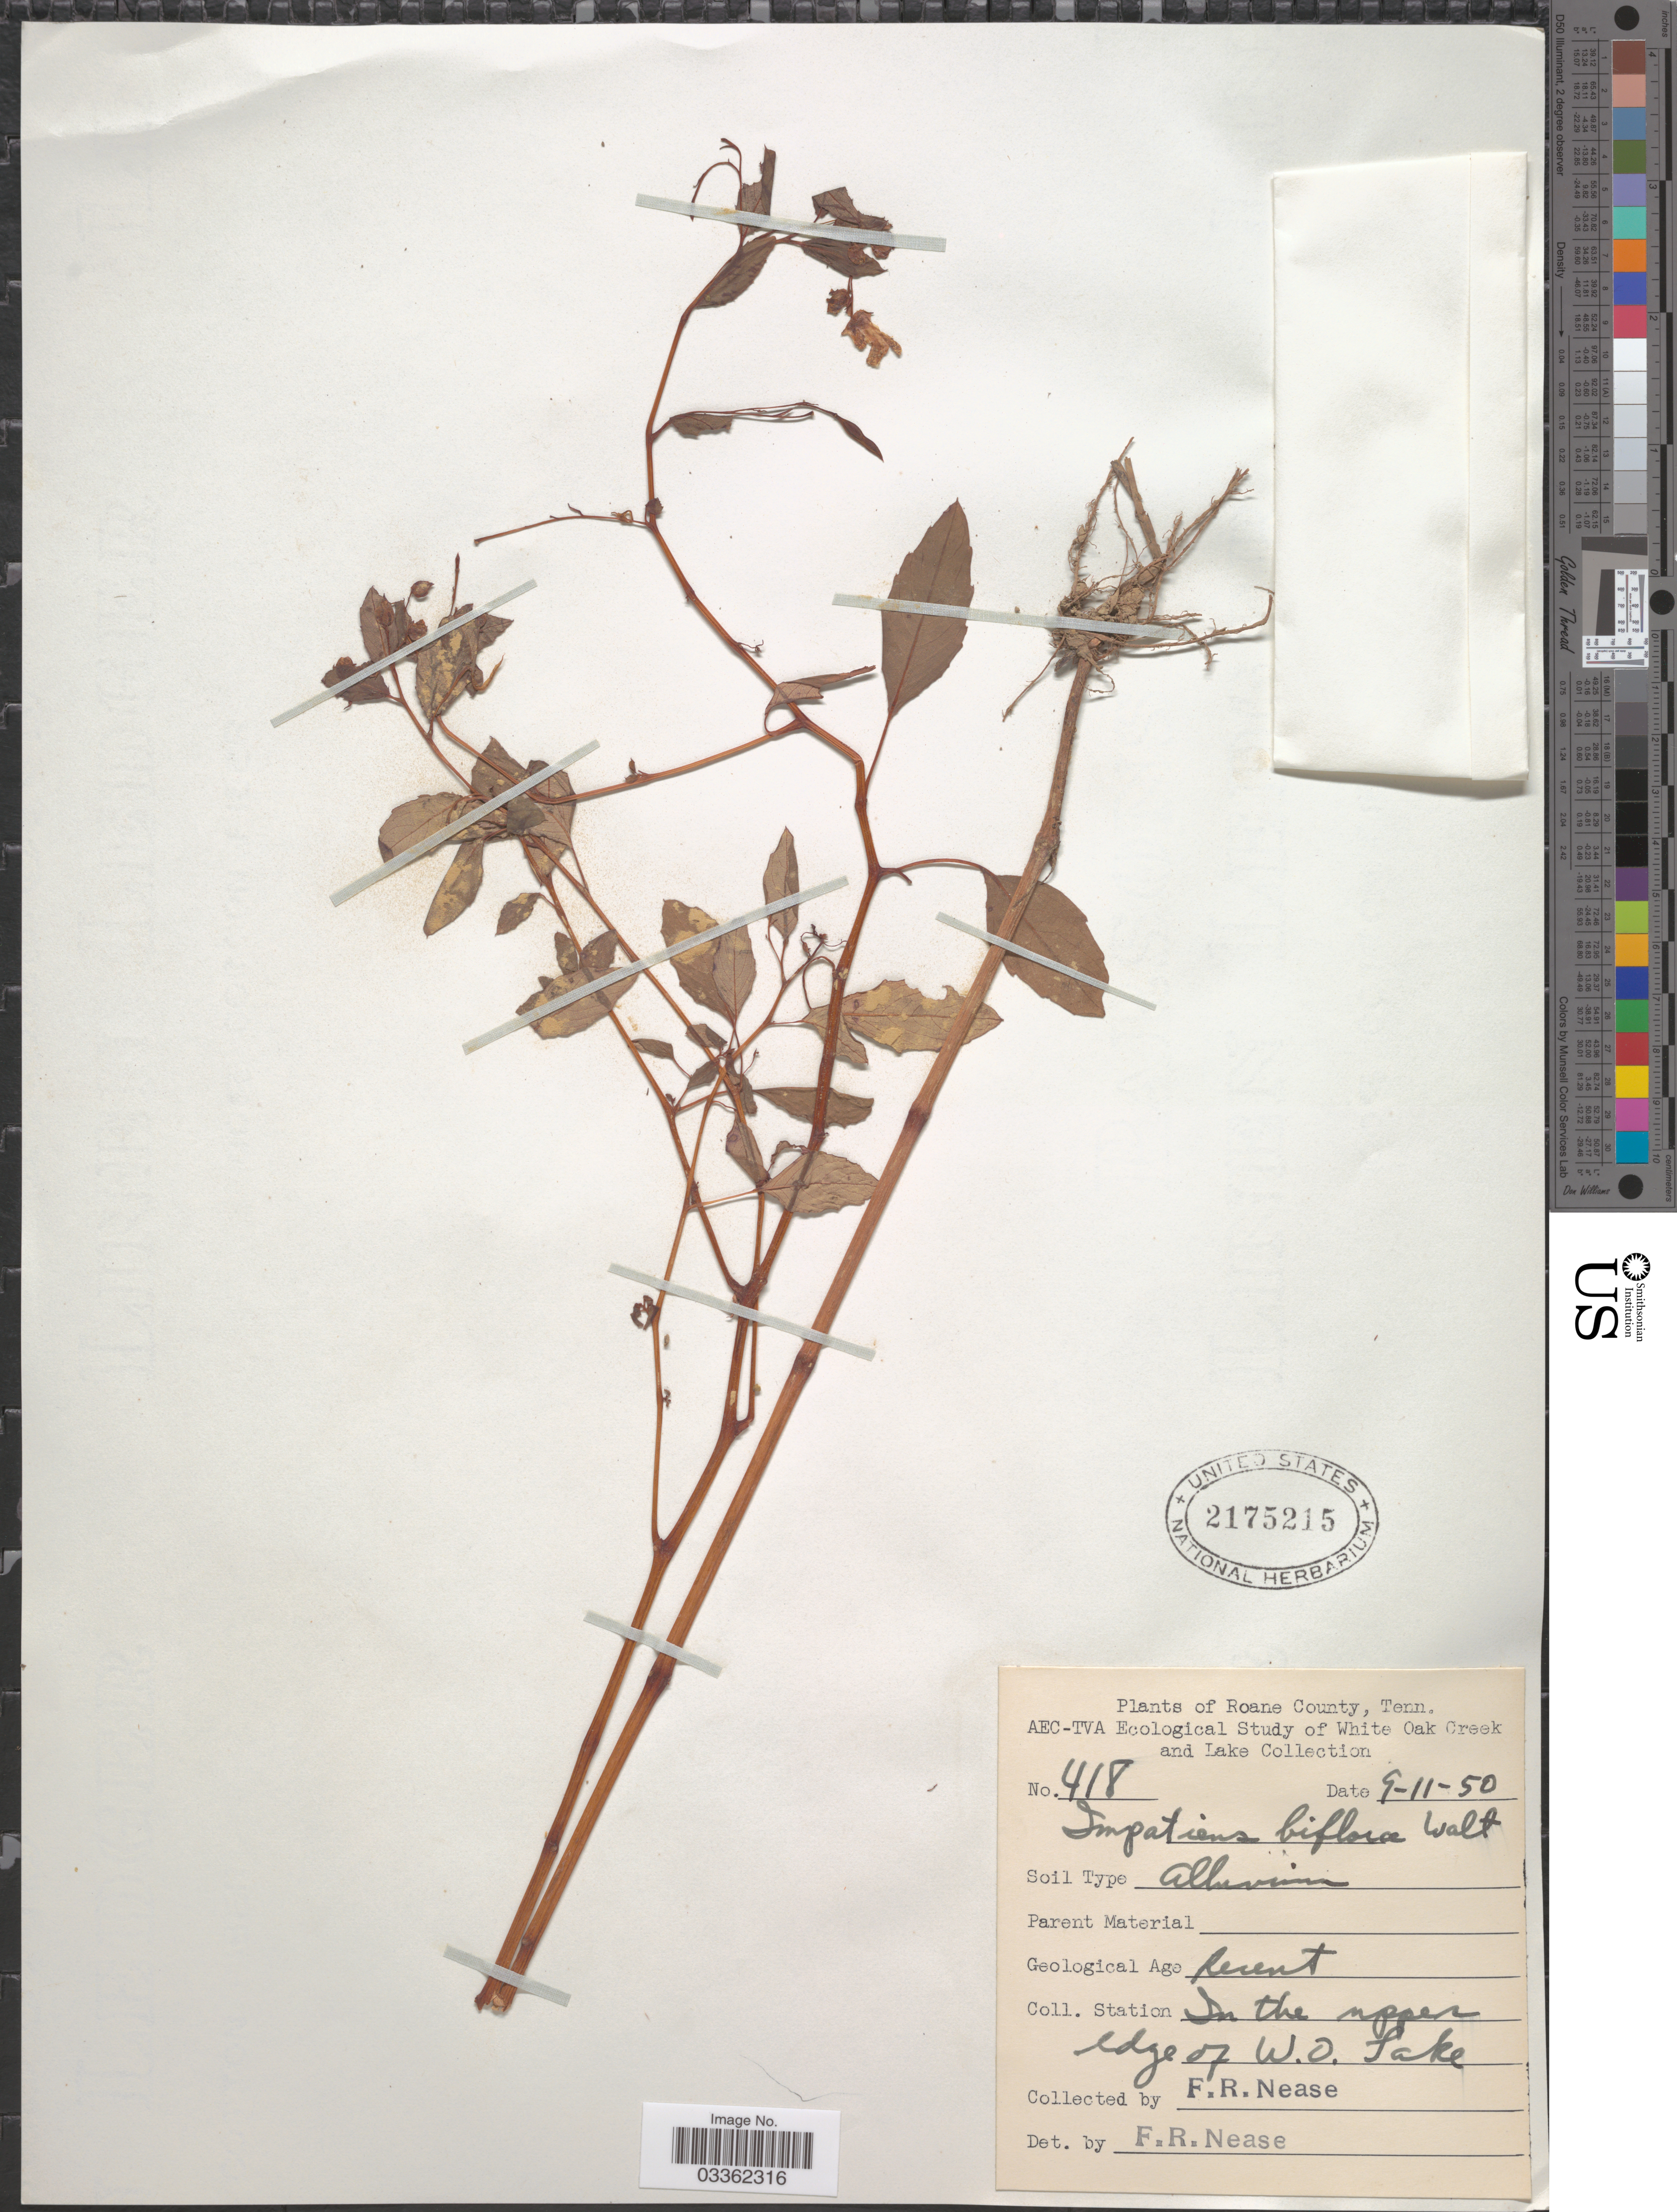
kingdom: Plantae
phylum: Tracheophyta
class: Magnoliopsida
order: Ericales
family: Balsaminaceae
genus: Impatiens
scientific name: Impatiens capensis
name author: Meerb.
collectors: F. Nease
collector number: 418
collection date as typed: Transcribed d/m/y: 9/11/50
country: United States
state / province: Tennessee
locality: Roane County, In the upper edge of W.O. Lake.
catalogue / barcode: US 2175215